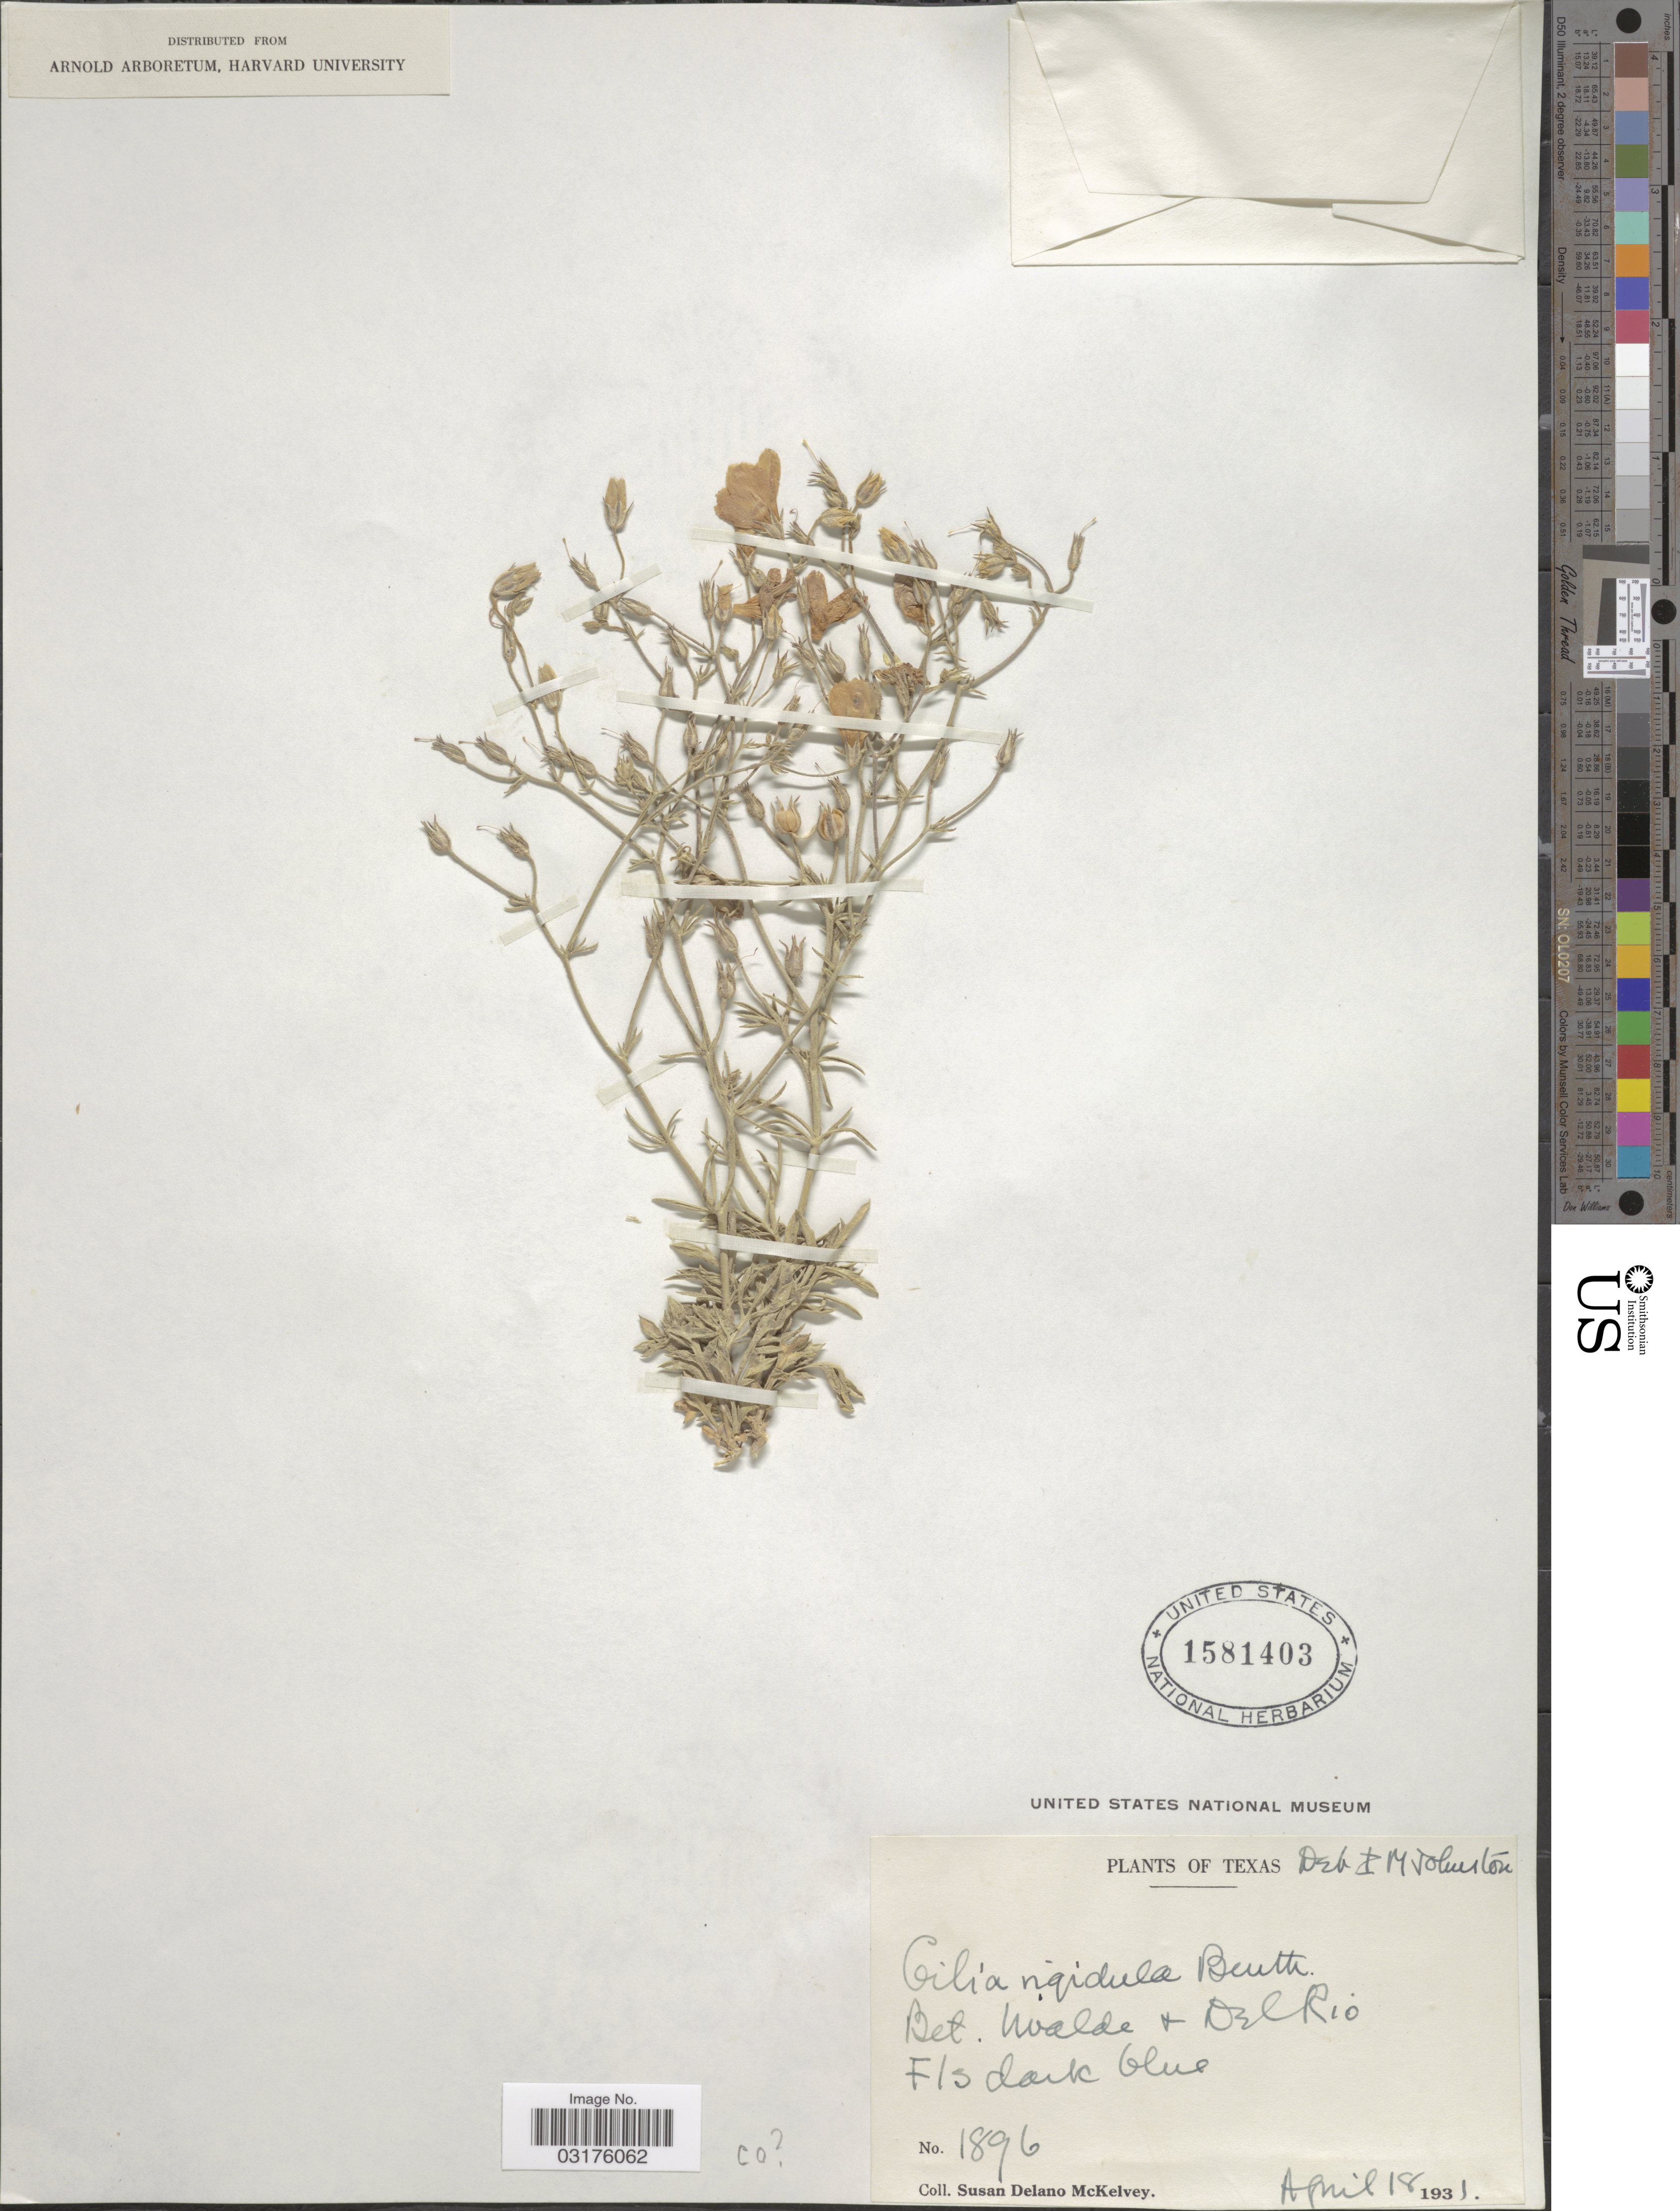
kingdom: Plantae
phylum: Tracheophyta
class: Magnoliopsida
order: Ericales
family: Polemoniaceae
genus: Giliastrum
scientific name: Giliastrum rigidulum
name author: (Benth.) Rydb.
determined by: Strong, Mark T., (BOT), Smithsonian Institution - National Museum of Natural History (UNITED STATES)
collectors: S. A. McKelvey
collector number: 1896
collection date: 1931-04-18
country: United States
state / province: Texas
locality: Bet. Uvalde & Del Rio.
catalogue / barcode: US 1581403